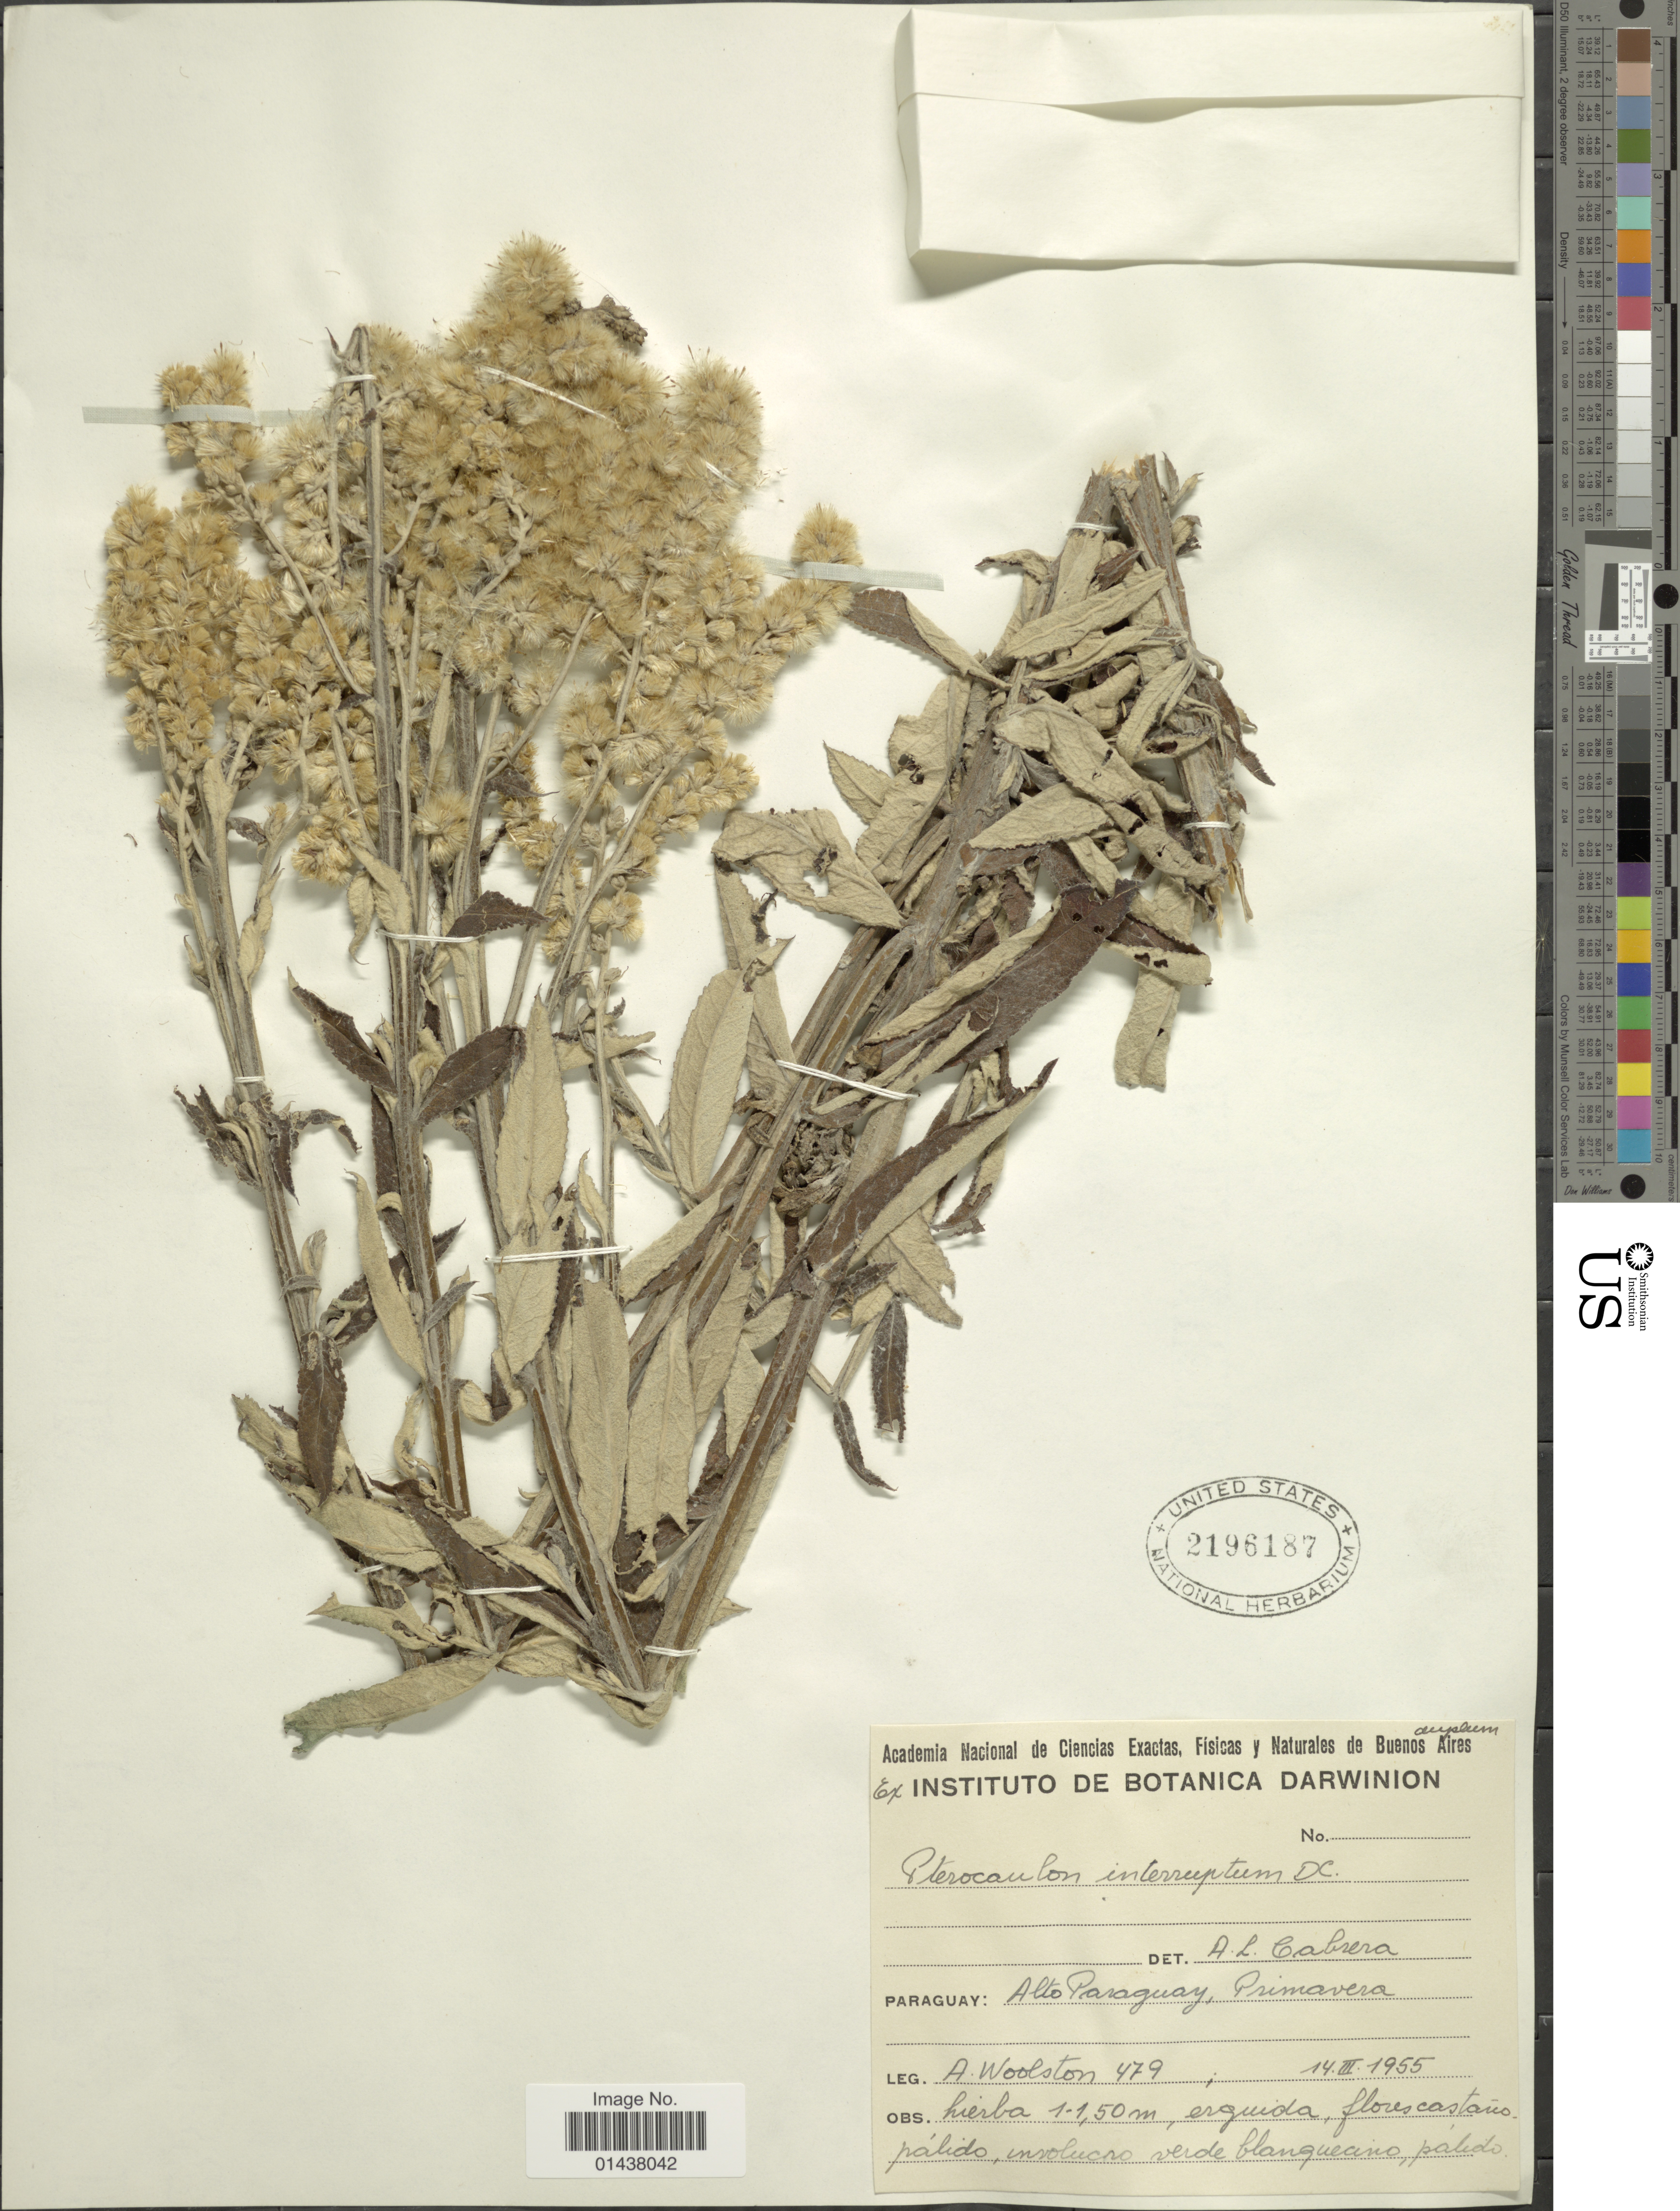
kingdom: Plantae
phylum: Tracheophyta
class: Magnoliopsida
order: Asterales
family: Asteraceae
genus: Pterocaulon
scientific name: Pterocaulon alopecuroides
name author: (Lam.) DC.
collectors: A. Woolston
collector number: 479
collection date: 1955-03-14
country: Paraguay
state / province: Alto Paraguay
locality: Primavera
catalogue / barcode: US 2196187